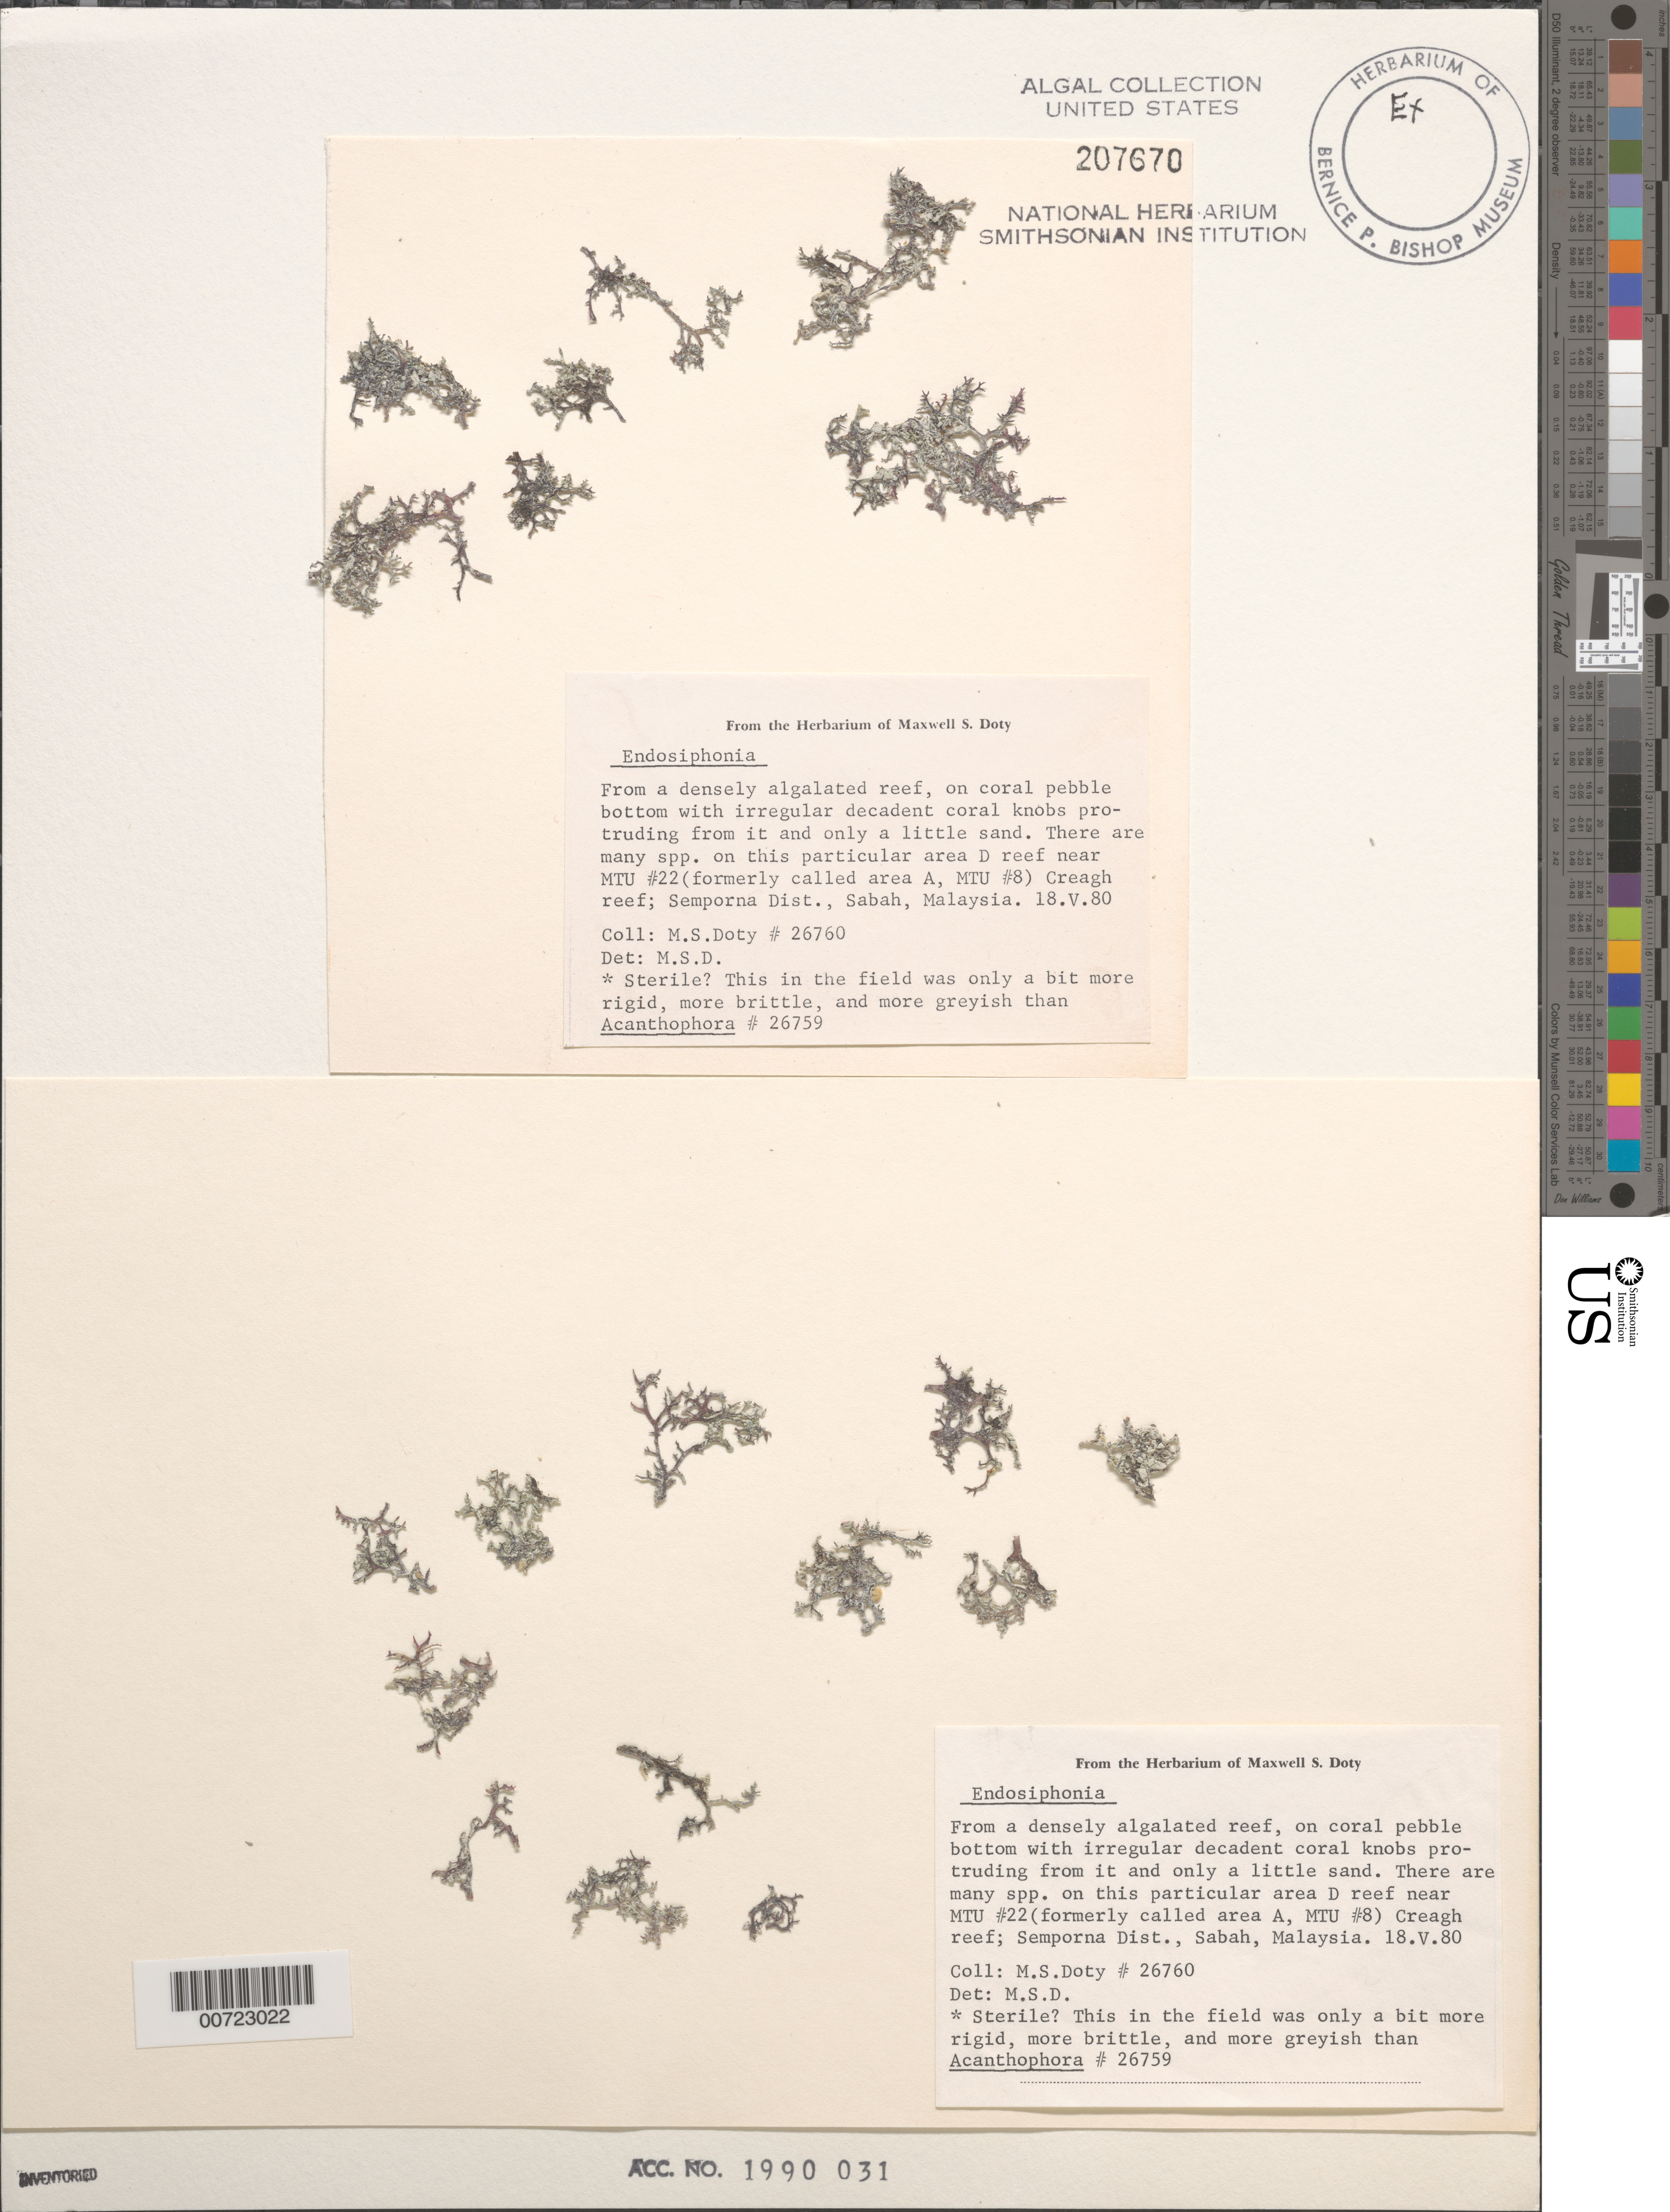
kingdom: Plantae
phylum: Rhodophyta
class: Florideophyceae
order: Ceramiales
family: Rhodomelaceae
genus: Endosiphonia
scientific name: Endosiphonia sp.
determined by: Doty, M. S.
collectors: M. S. Doty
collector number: MSD 26760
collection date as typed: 18 May 1980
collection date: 1980-05-18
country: Malaysia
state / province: Sabah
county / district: Semporna District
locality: Creagh Reef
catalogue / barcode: US 207670